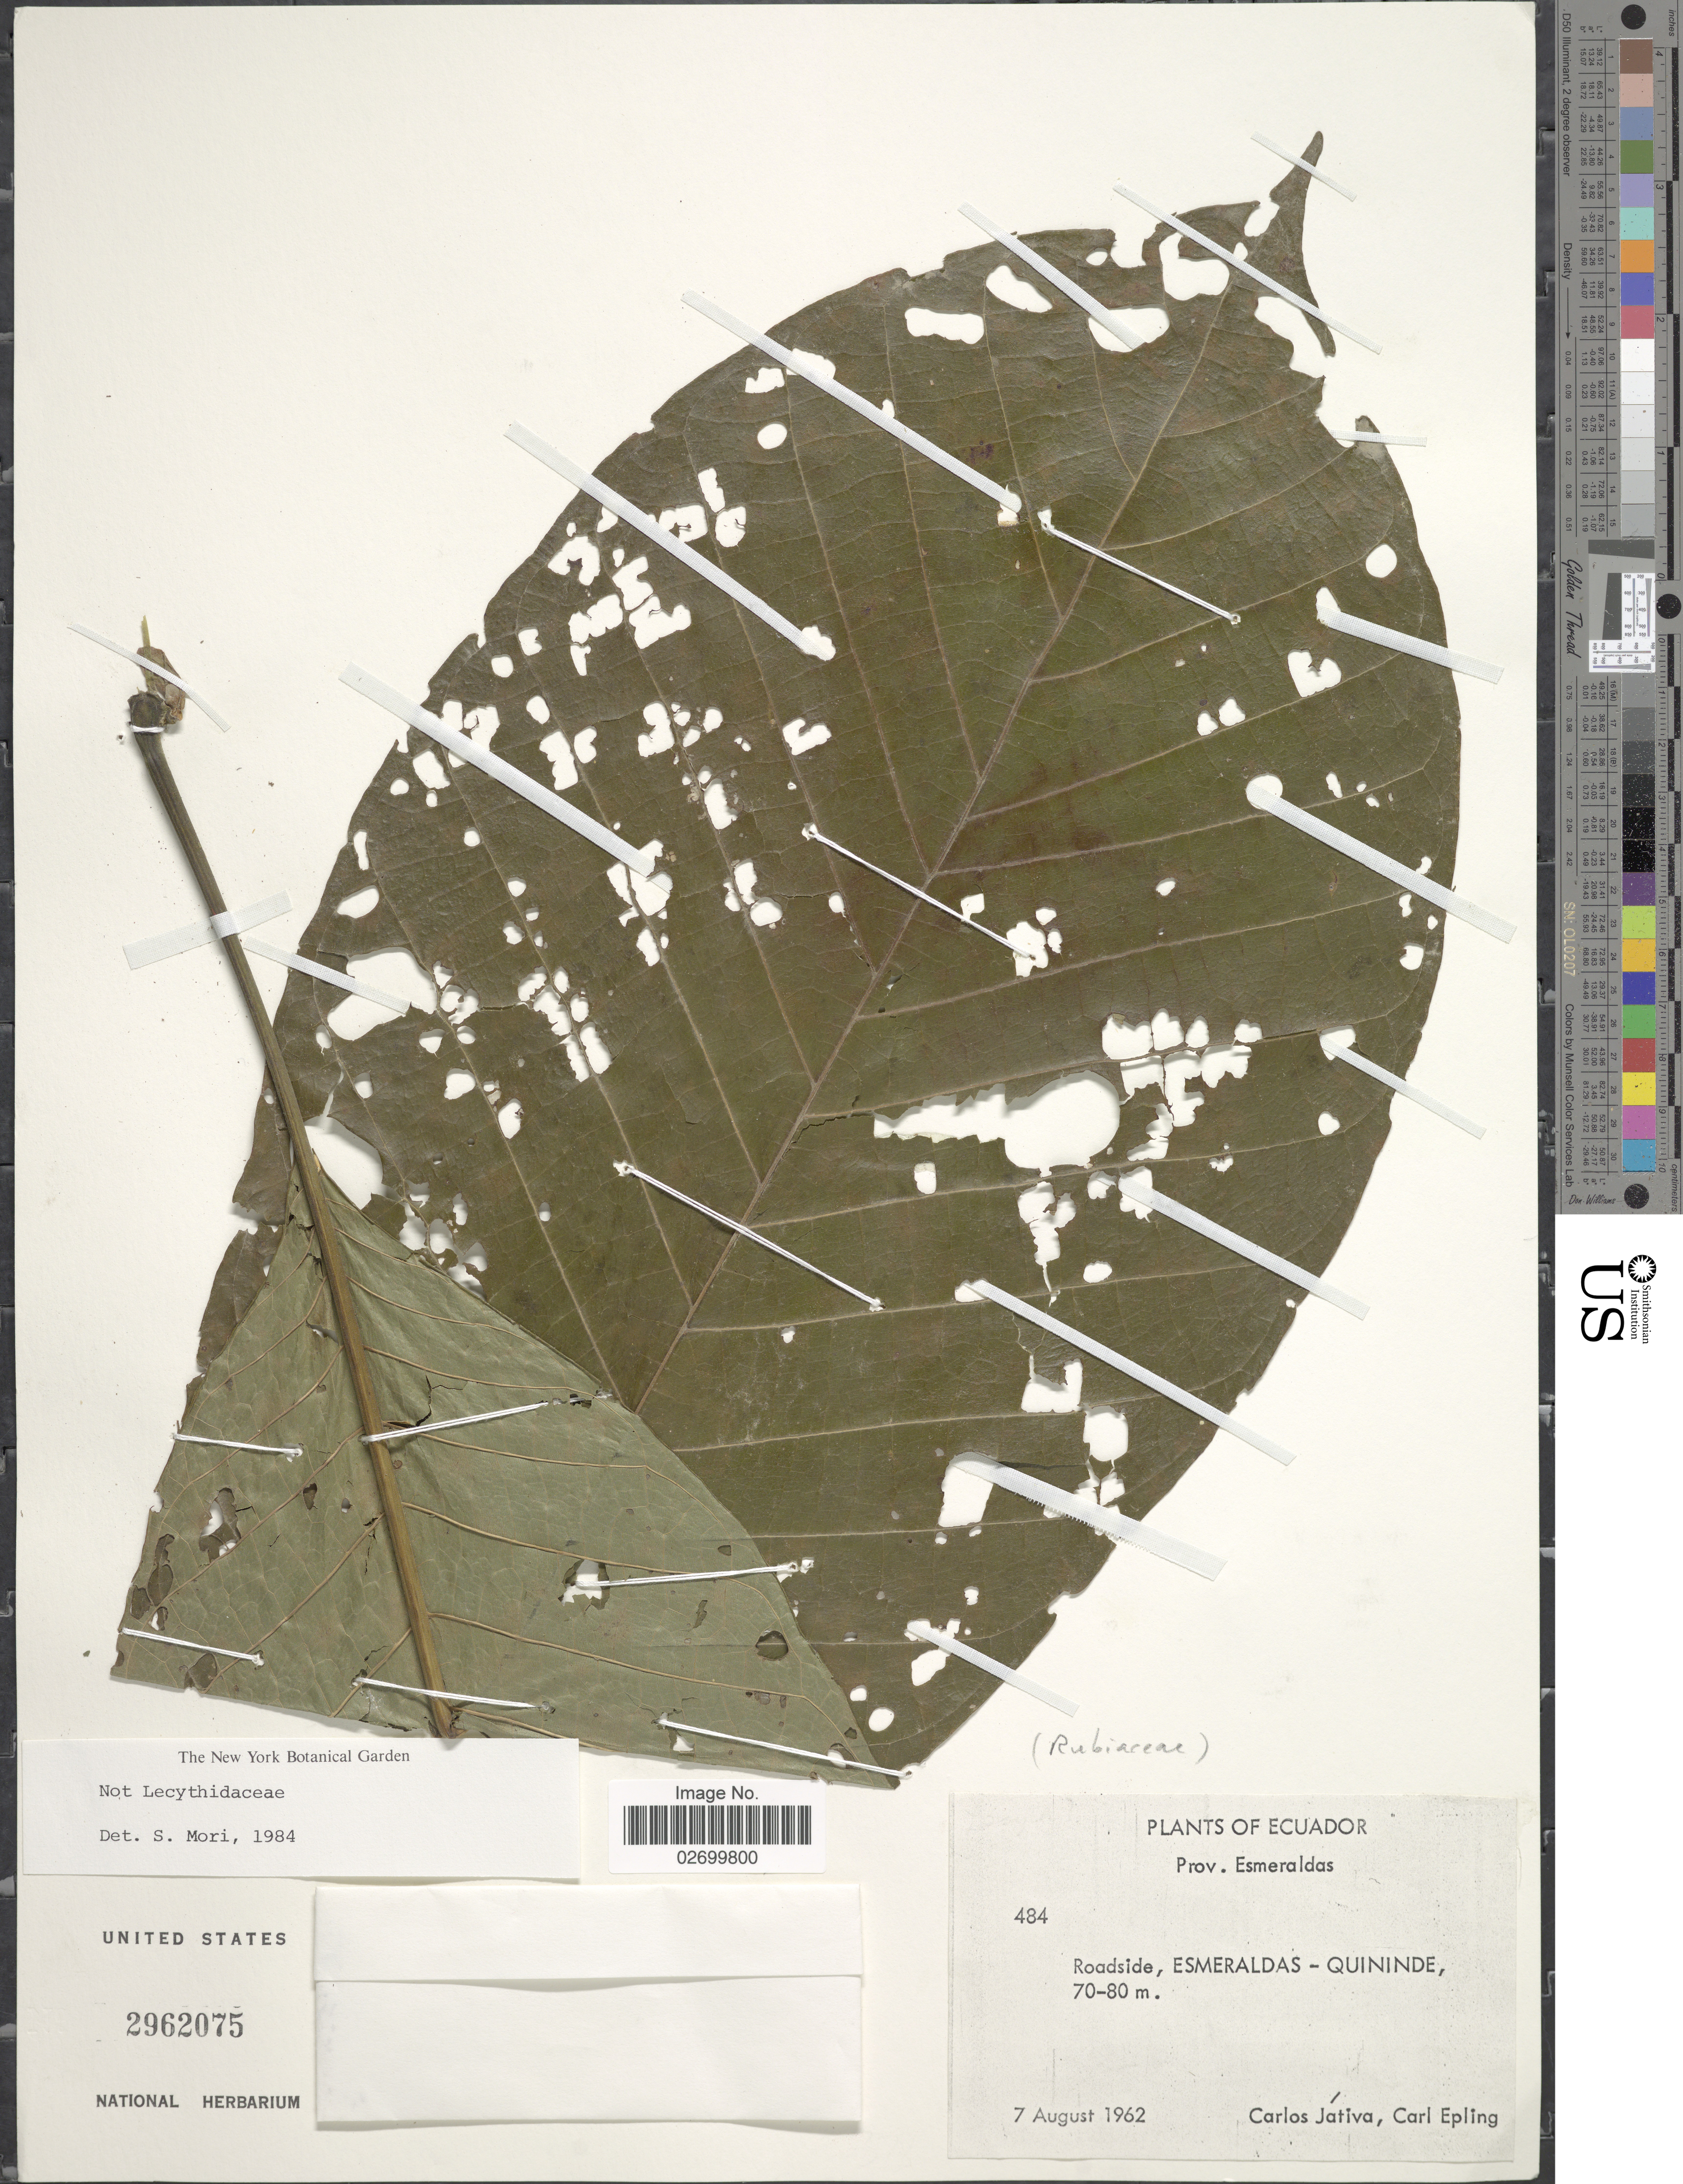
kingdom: Plantae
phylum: Tracheophyta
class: Magnoliopsida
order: Gentianales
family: Rubiaceae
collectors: C. D. Játiva & C. C. Epling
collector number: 484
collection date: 1962-08-07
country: Ecuador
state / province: Esmeraldas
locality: Roadside, Esmeraldas - Quininde.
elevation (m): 70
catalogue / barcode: US 2962075